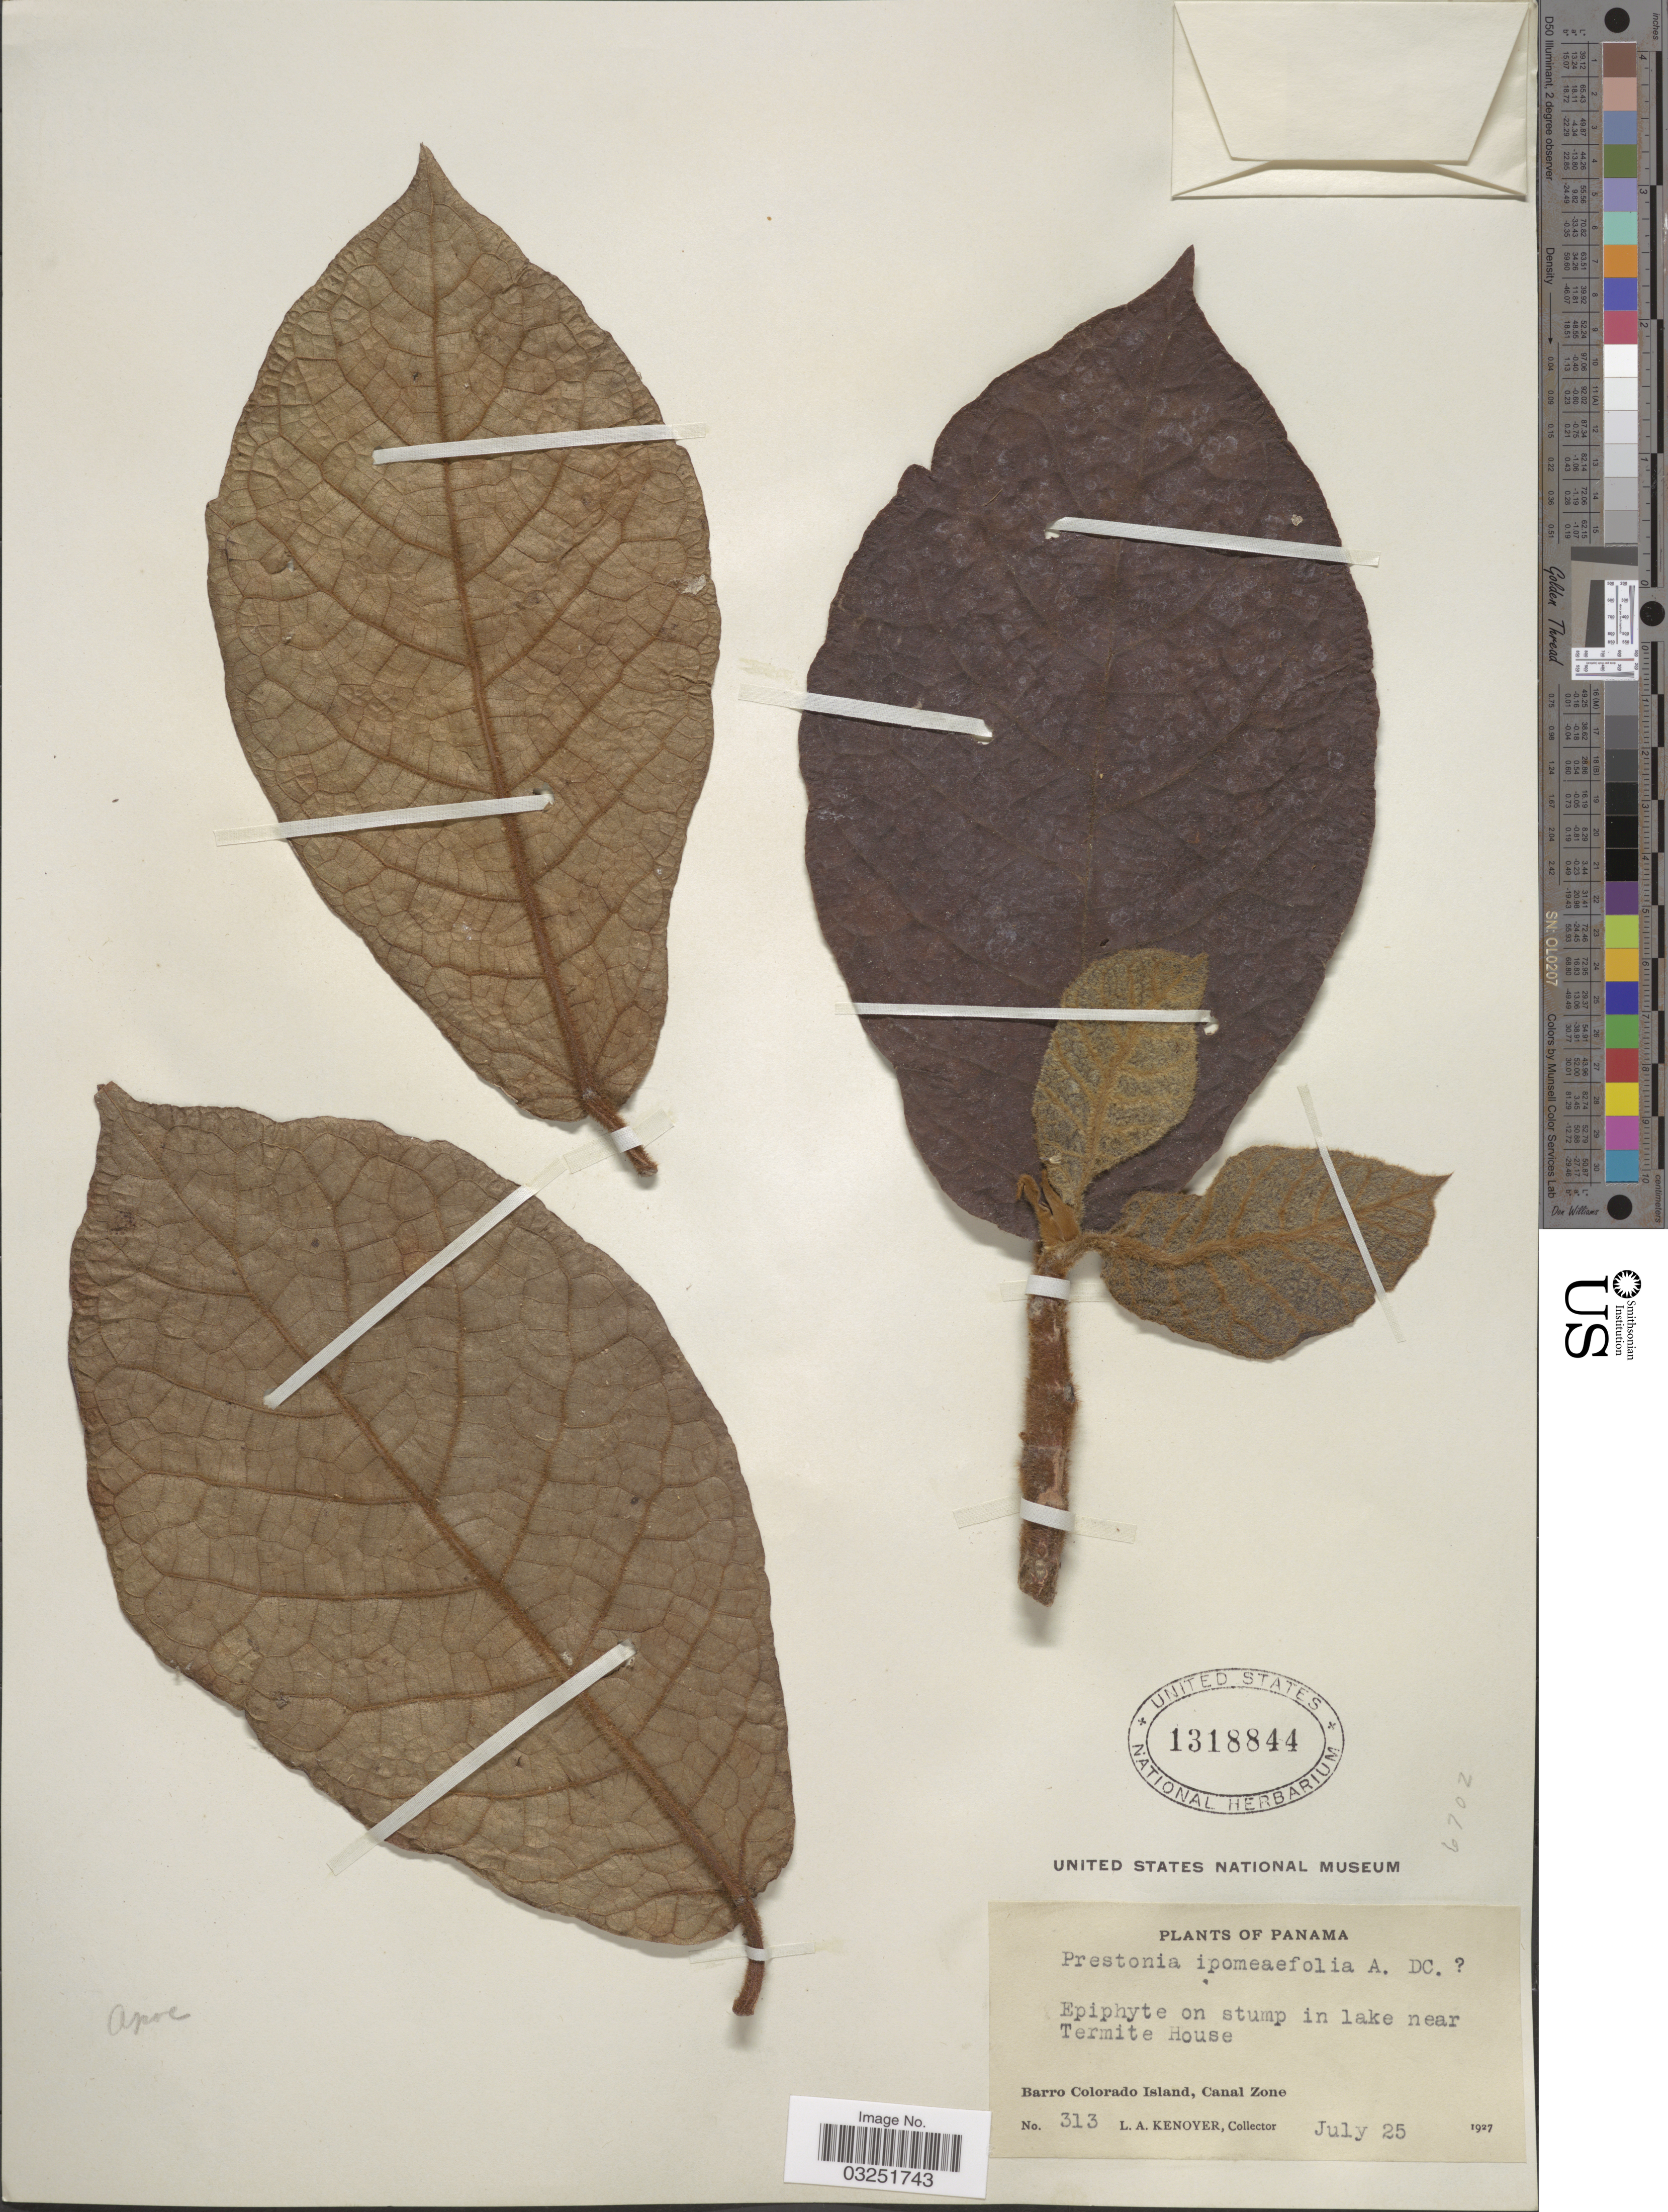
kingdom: Plantae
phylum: Tracheophyta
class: Magnoliopsida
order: Gentianales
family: Apocynaceae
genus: Prestonia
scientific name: Prestonia ipomaeifolia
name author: A. DC.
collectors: L. A. Kenoyer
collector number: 313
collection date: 1927-07-25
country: Panama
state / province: Panamá Oeste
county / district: Canal Zone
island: Barro Colorado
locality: Barro Colorado Island, Canal Zone, in lake near Termite House.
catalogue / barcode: US 1318844